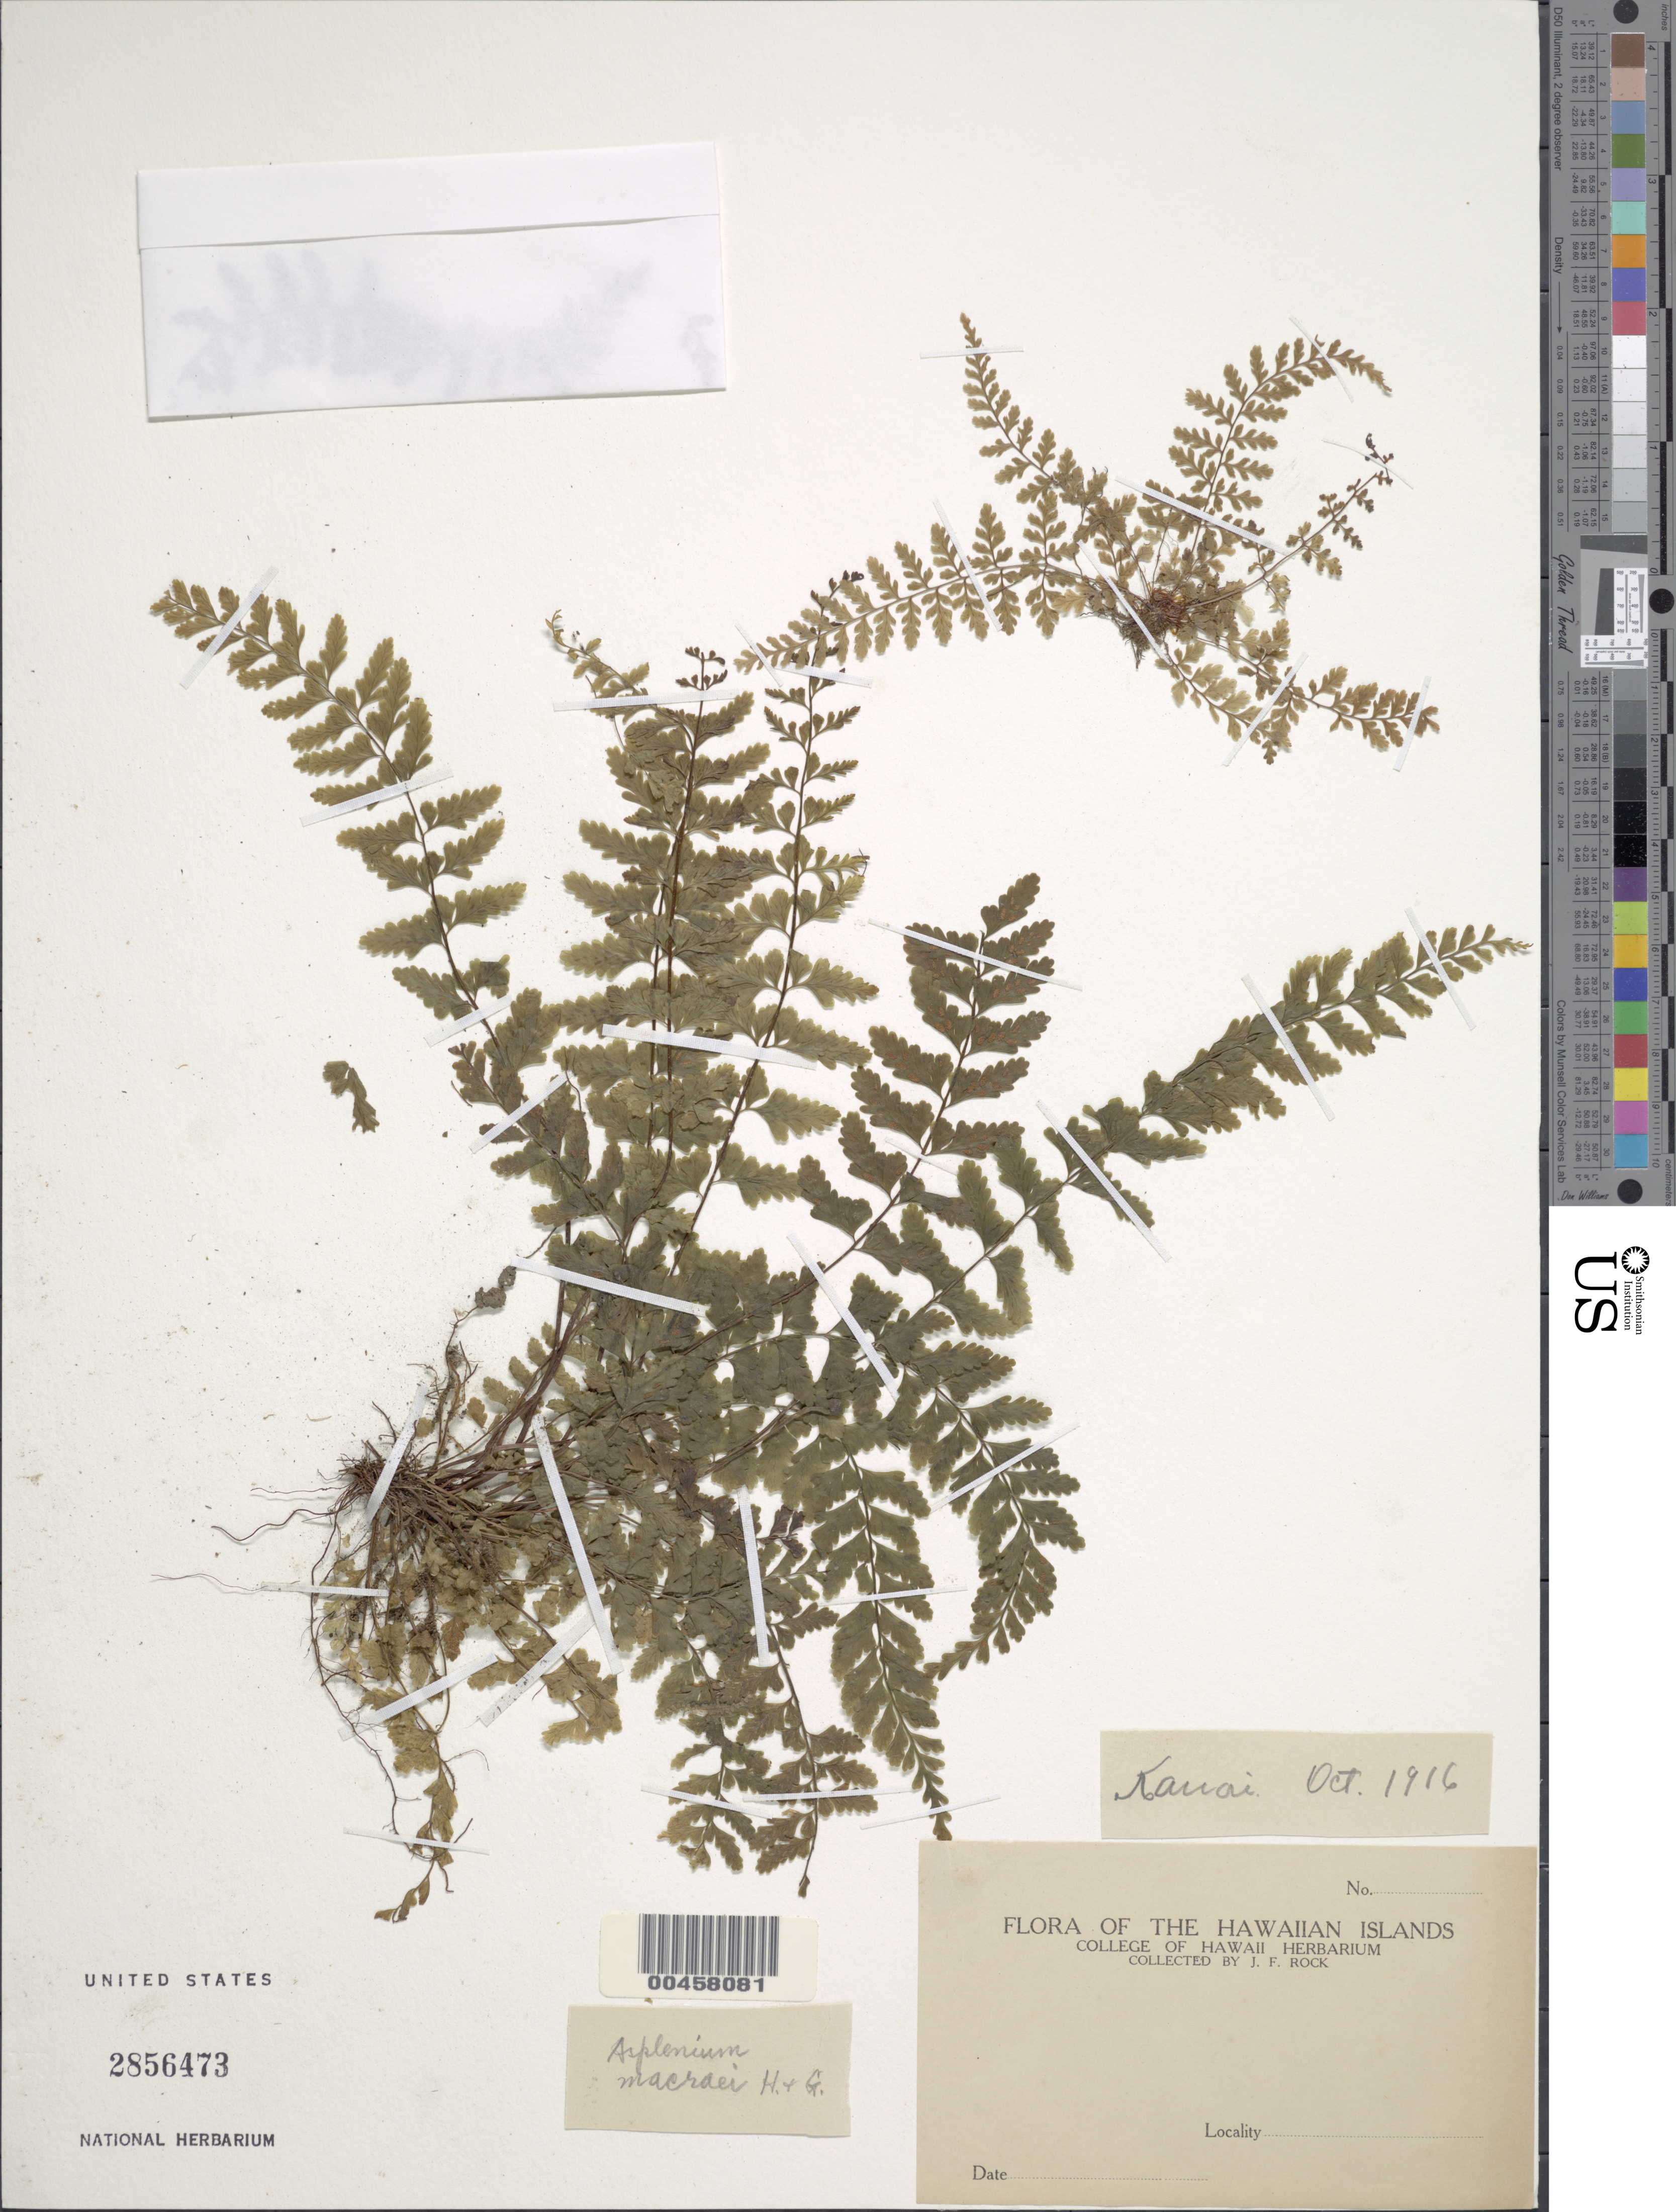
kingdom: Plantae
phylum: Tracheophyta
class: Polypodiopsida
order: Polypodiales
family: Aspleniaceae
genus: Asplenium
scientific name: Asplenium macraei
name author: Hook. & Grev.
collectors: J. F. Rock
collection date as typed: Oct 1916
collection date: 1916-10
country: United States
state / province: Hawaii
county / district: Kauai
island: Kaua'i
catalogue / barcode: US 2856473